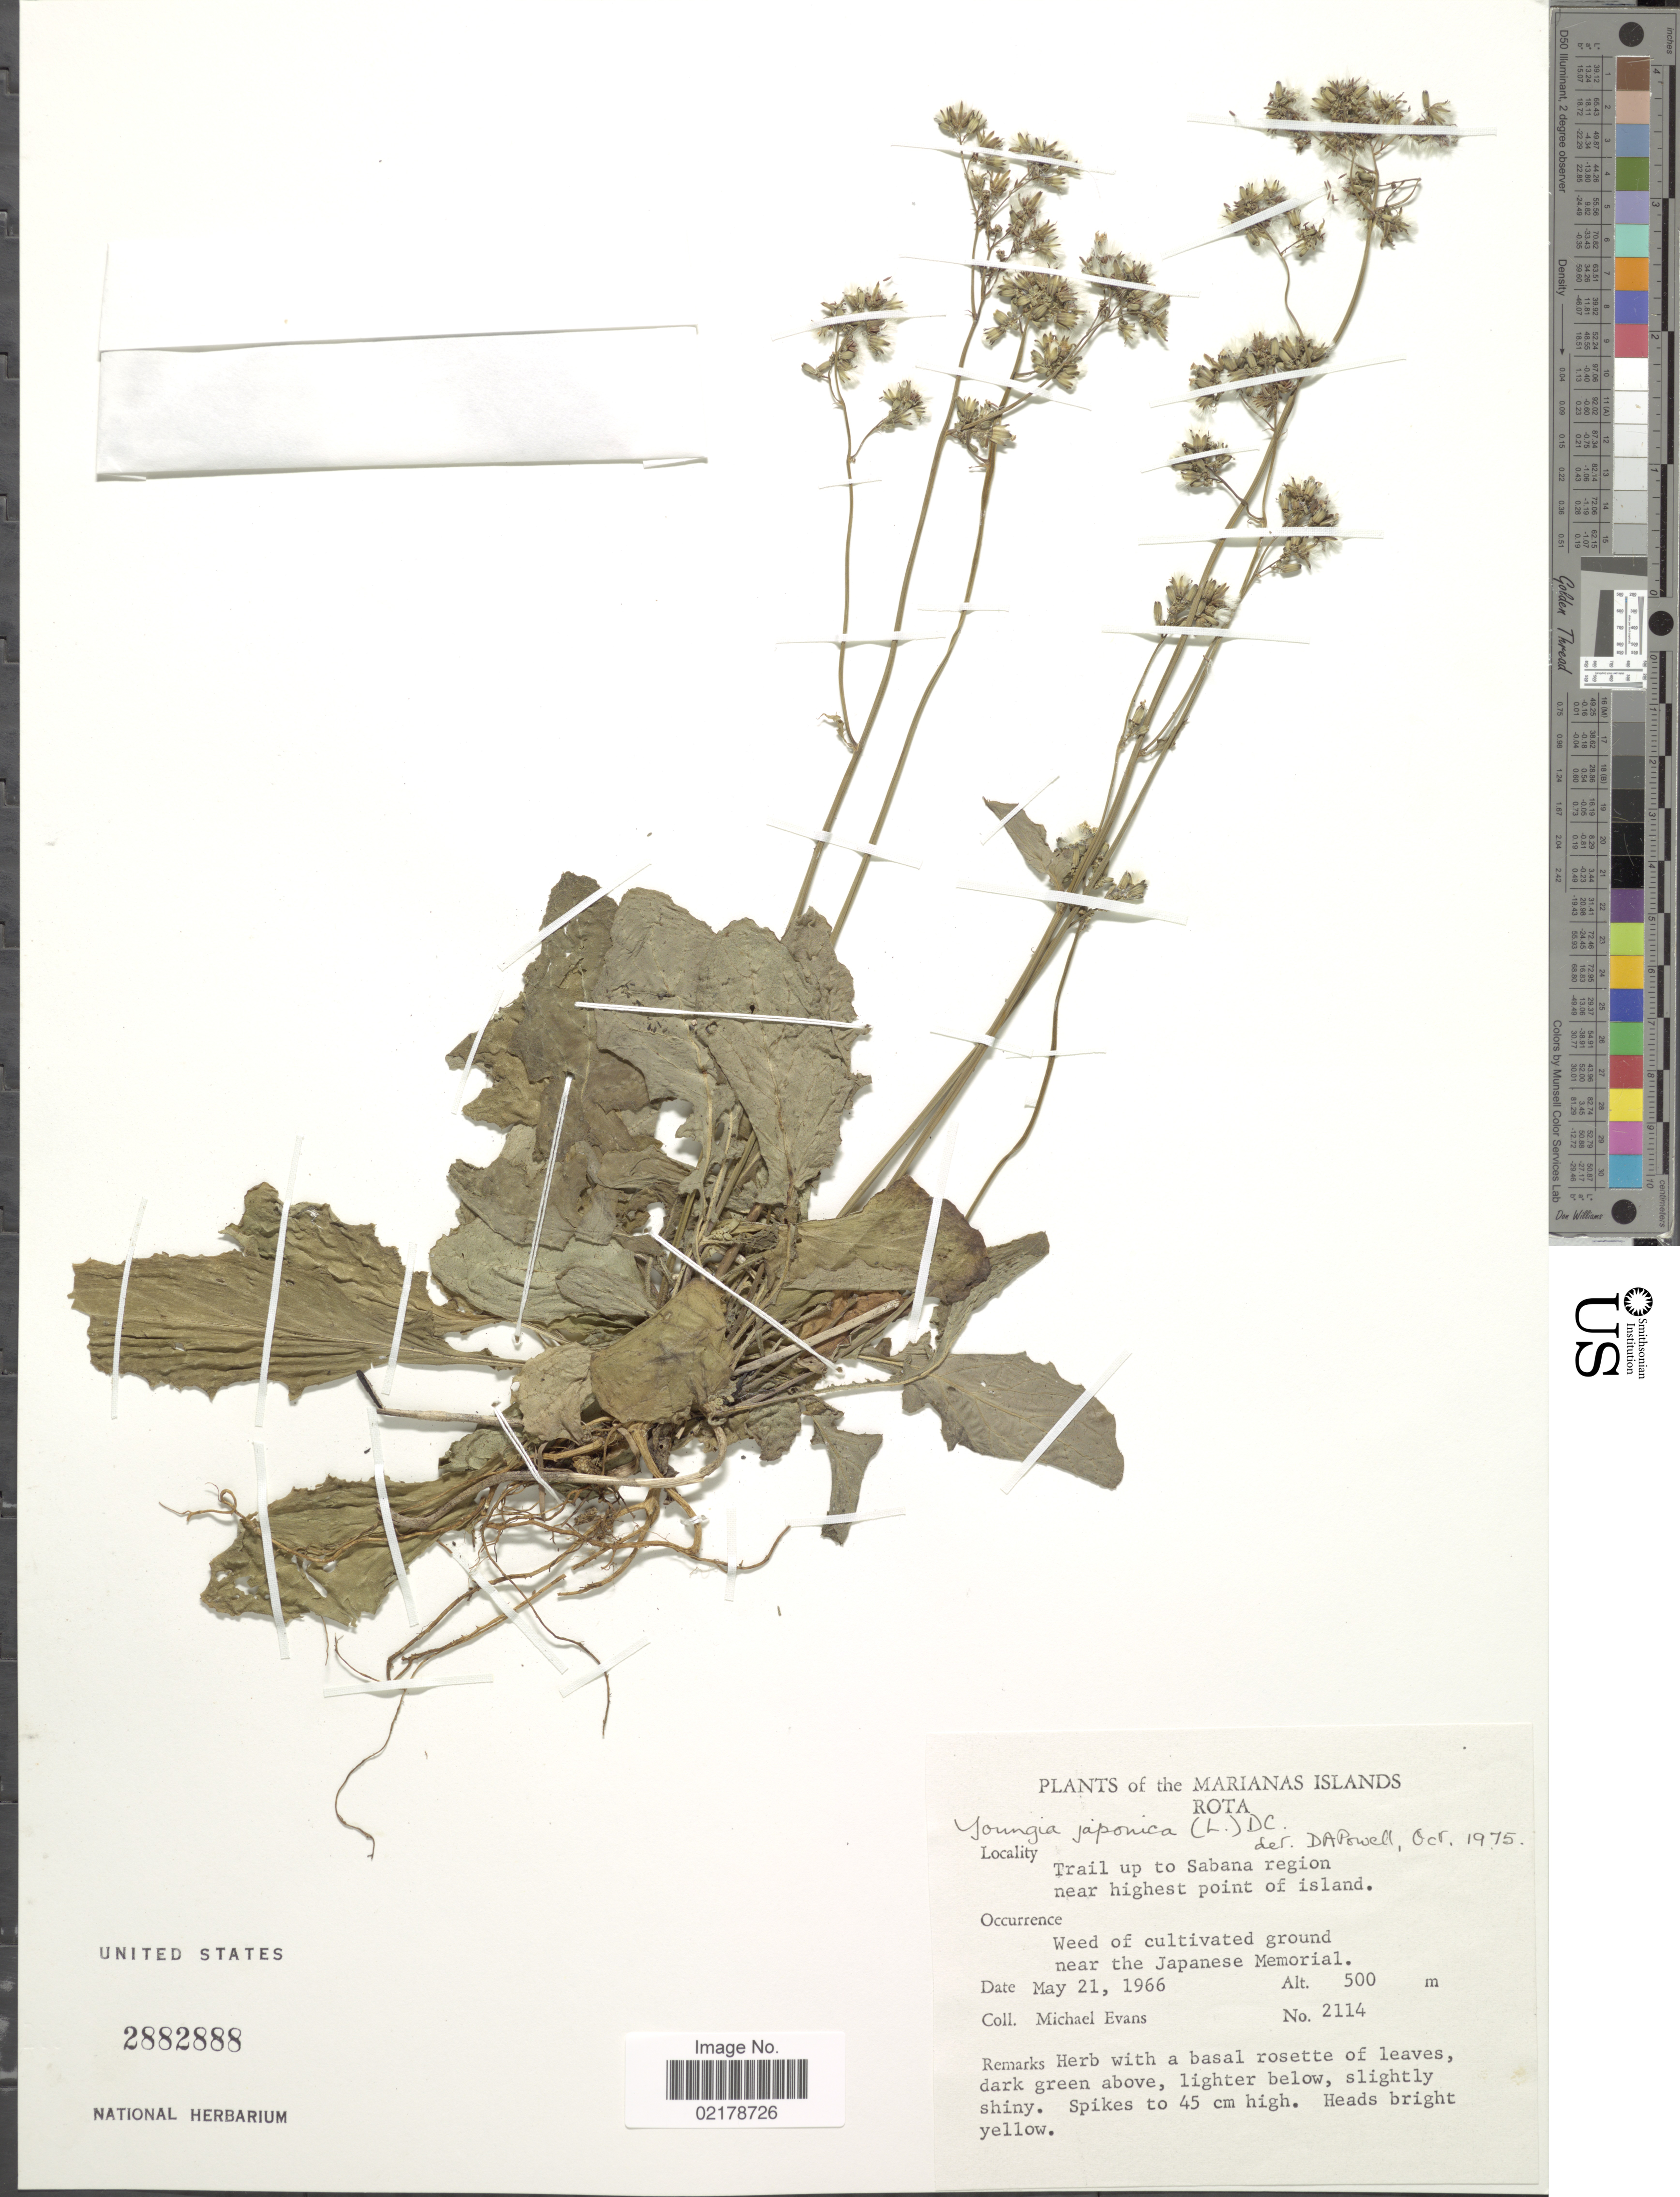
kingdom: Plantae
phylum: Tracheophyta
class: Magnoliopsida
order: Asterales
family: Asteraceae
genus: Youngia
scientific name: Youngia japonica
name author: (L.) DC.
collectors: M. Evans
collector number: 2114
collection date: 1966-05-21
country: Northern Mariana Islands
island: Rota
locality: Rota. Trail up to Sabana region near highest point of island. Weed of cultivated ground near the Japanese Memorial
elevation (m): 500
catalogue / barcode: US 2882888